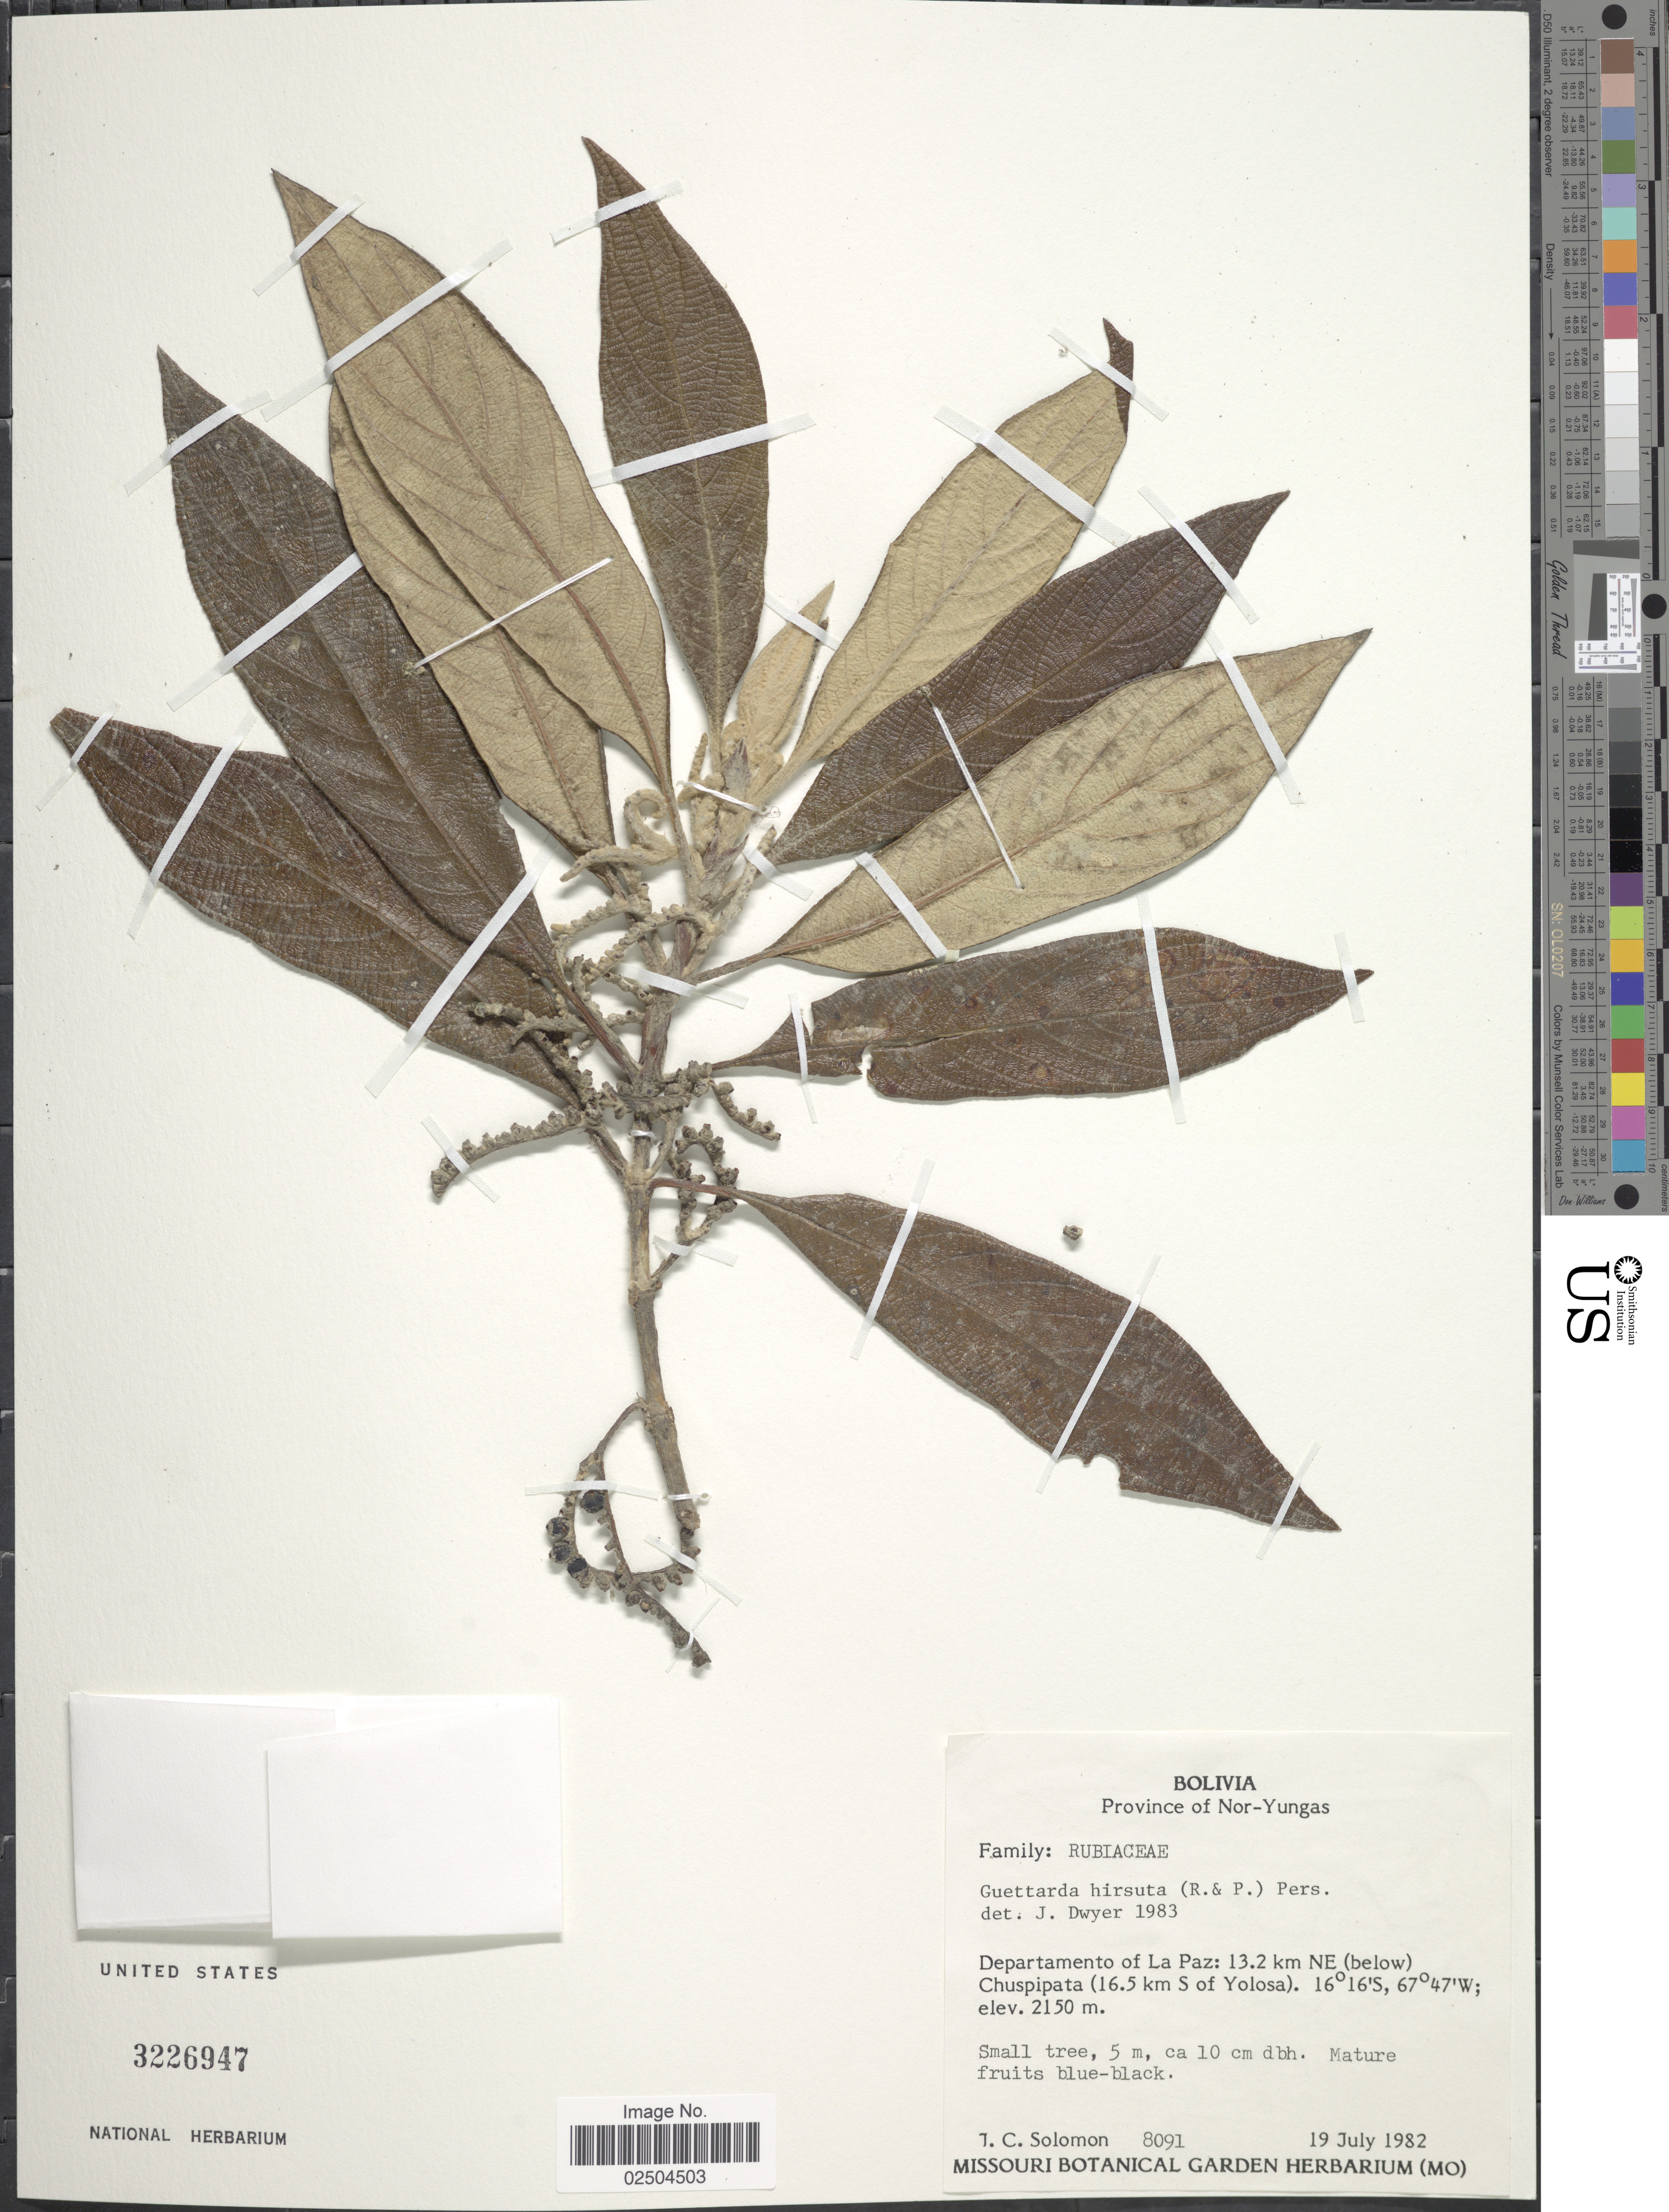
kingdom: Plantae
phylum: Tracheophyta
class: Magnoliopsida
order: Gentianales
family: Rubiaceae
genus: Guettarda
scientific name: Guettarda hirsuta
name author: (Ruiz & Pav.) Pers.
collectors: J. C. Solomon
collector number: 8091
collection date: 1982-07-19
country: Bolivia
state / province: La Paz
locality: Province of Nor-Yungas, Departamento of La Paz: 13.2 km NE (below) Chuspipata (16.5 km S of Yolosa)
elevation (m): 2150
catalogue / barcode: US 3226947